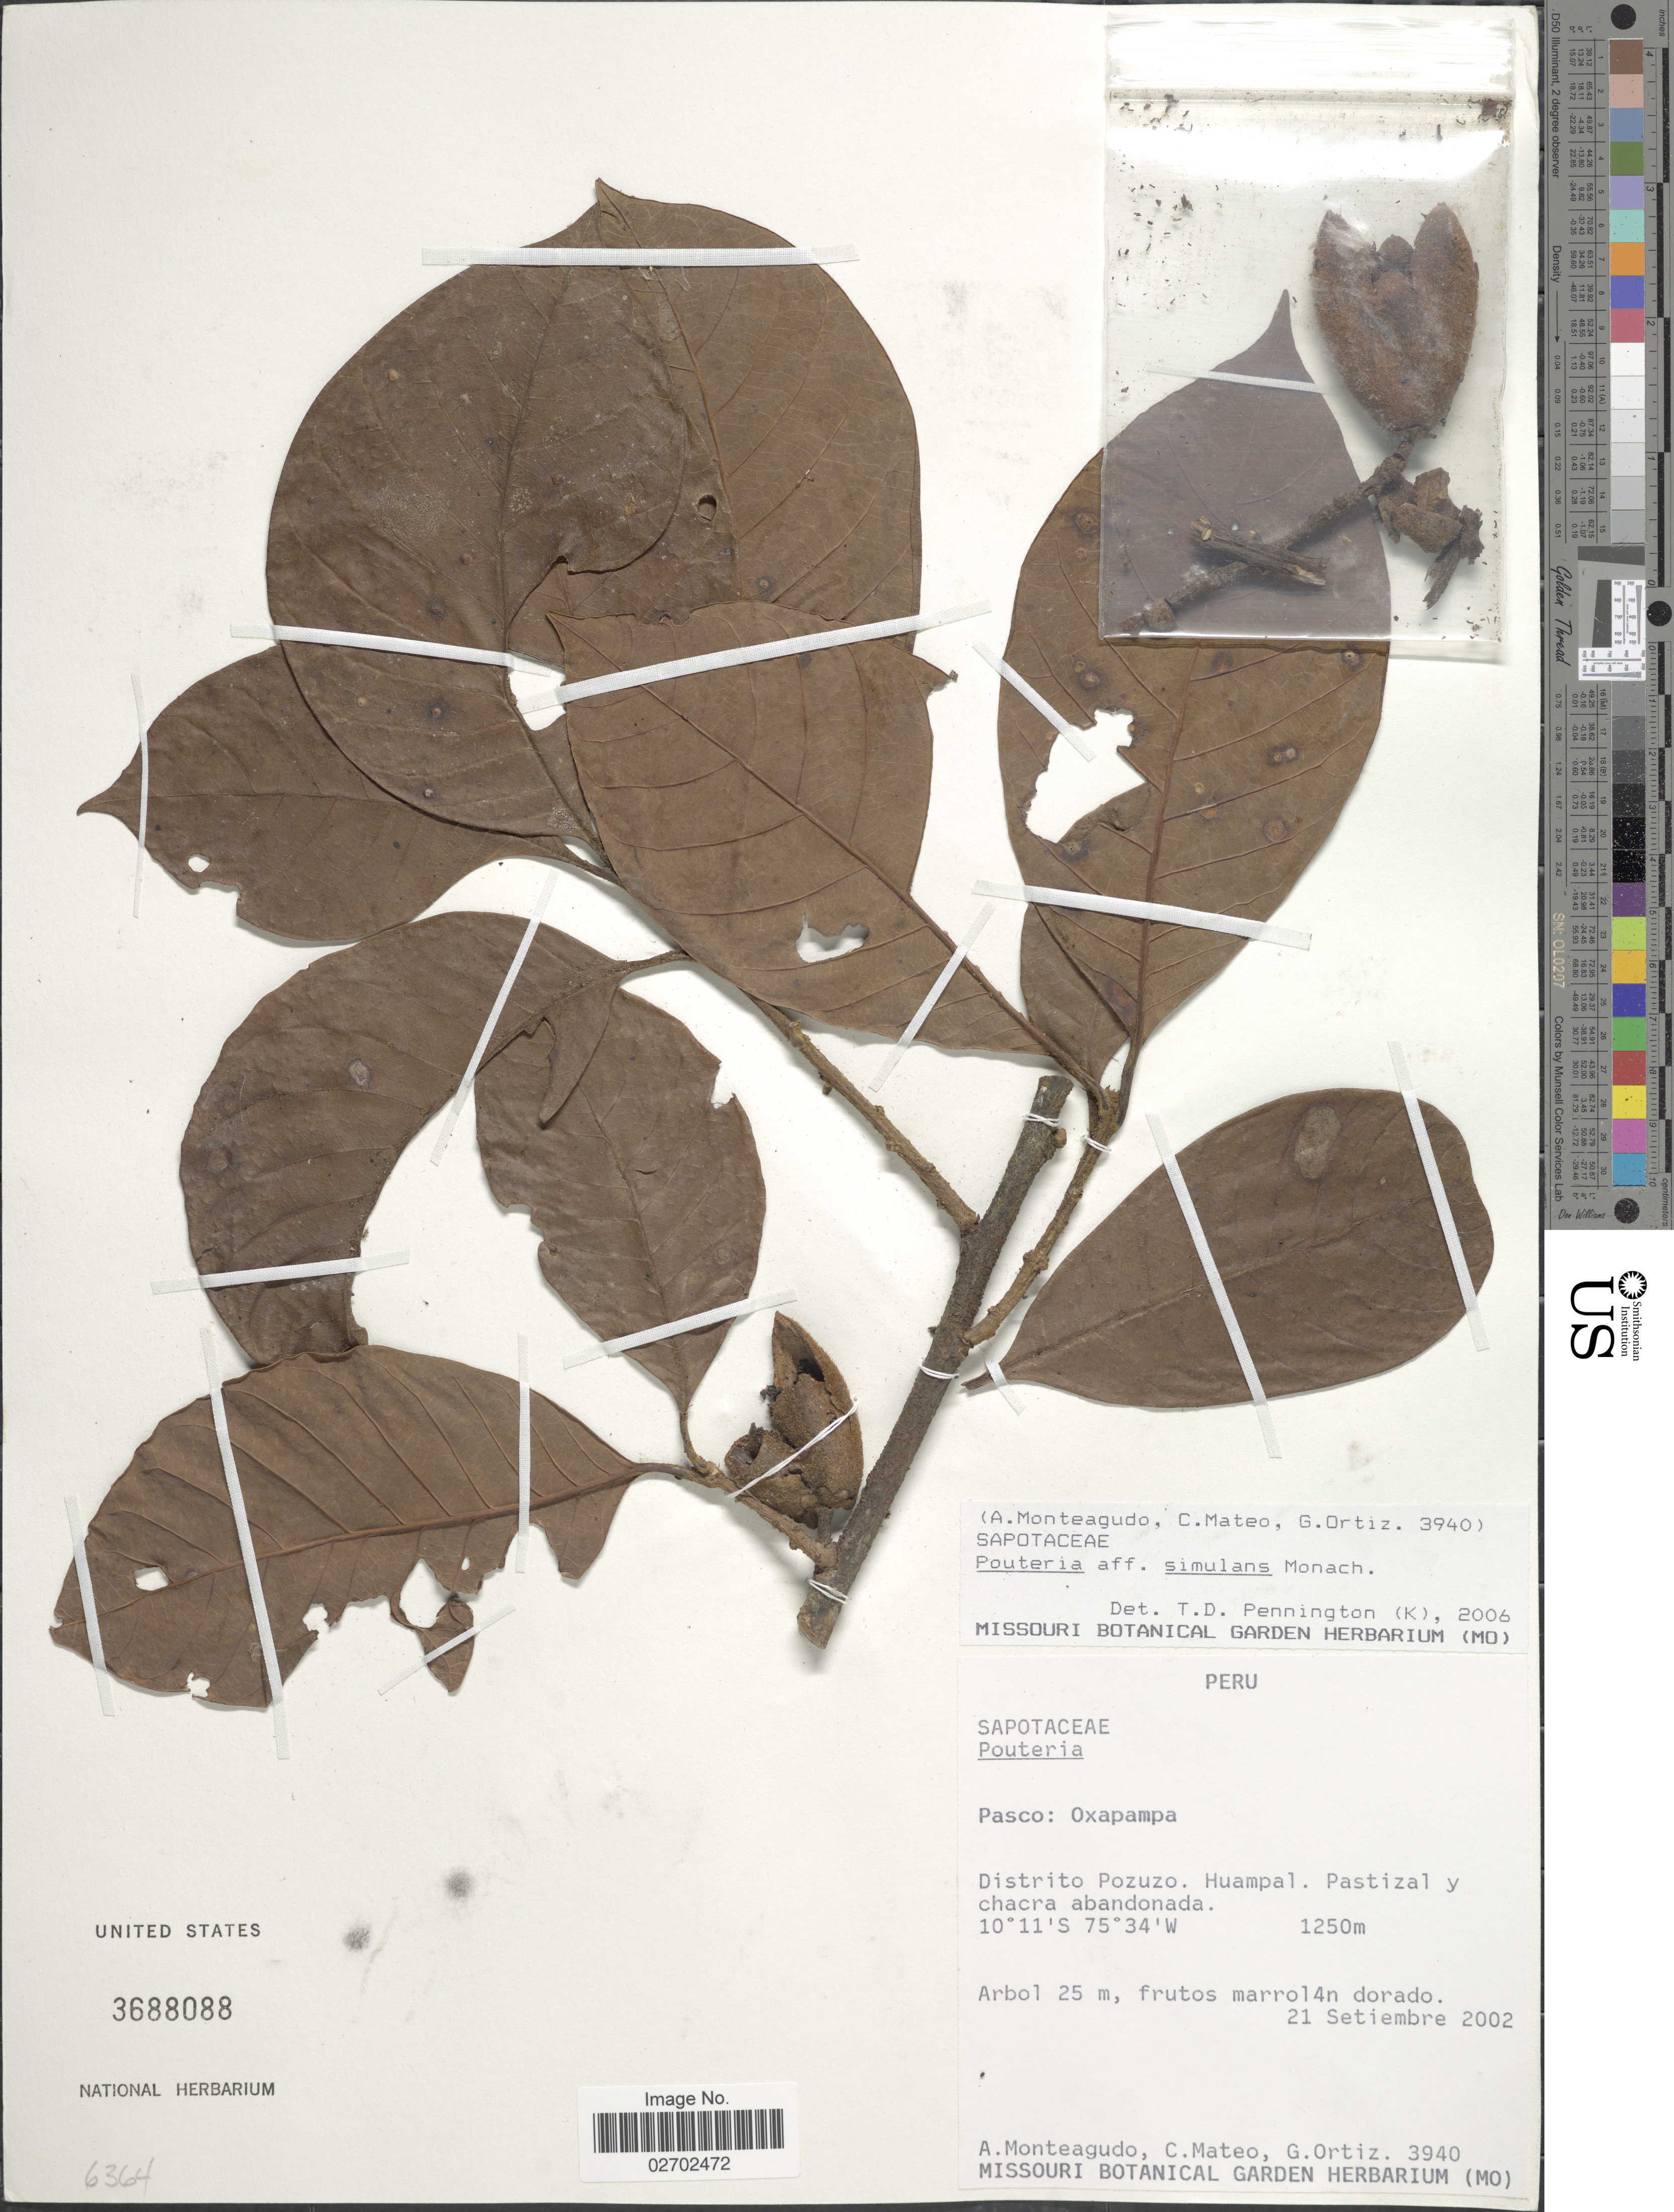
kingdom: Plantae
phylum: Tracheophyta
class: Magnoliopsida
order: Ericales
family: Sapotaceae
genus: Pouteria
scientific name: Pouteria simulans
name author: Monach.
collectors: A. Monteagudo, C. Mateo & G. Ortiz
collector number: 3940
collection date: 2002-09-21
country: Peru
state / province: Pasco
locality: Oxapampa. Distrito Pozuzo. Huampal. Pastizal y chacra abandonada.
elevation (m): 1250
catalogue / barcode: US 3688088